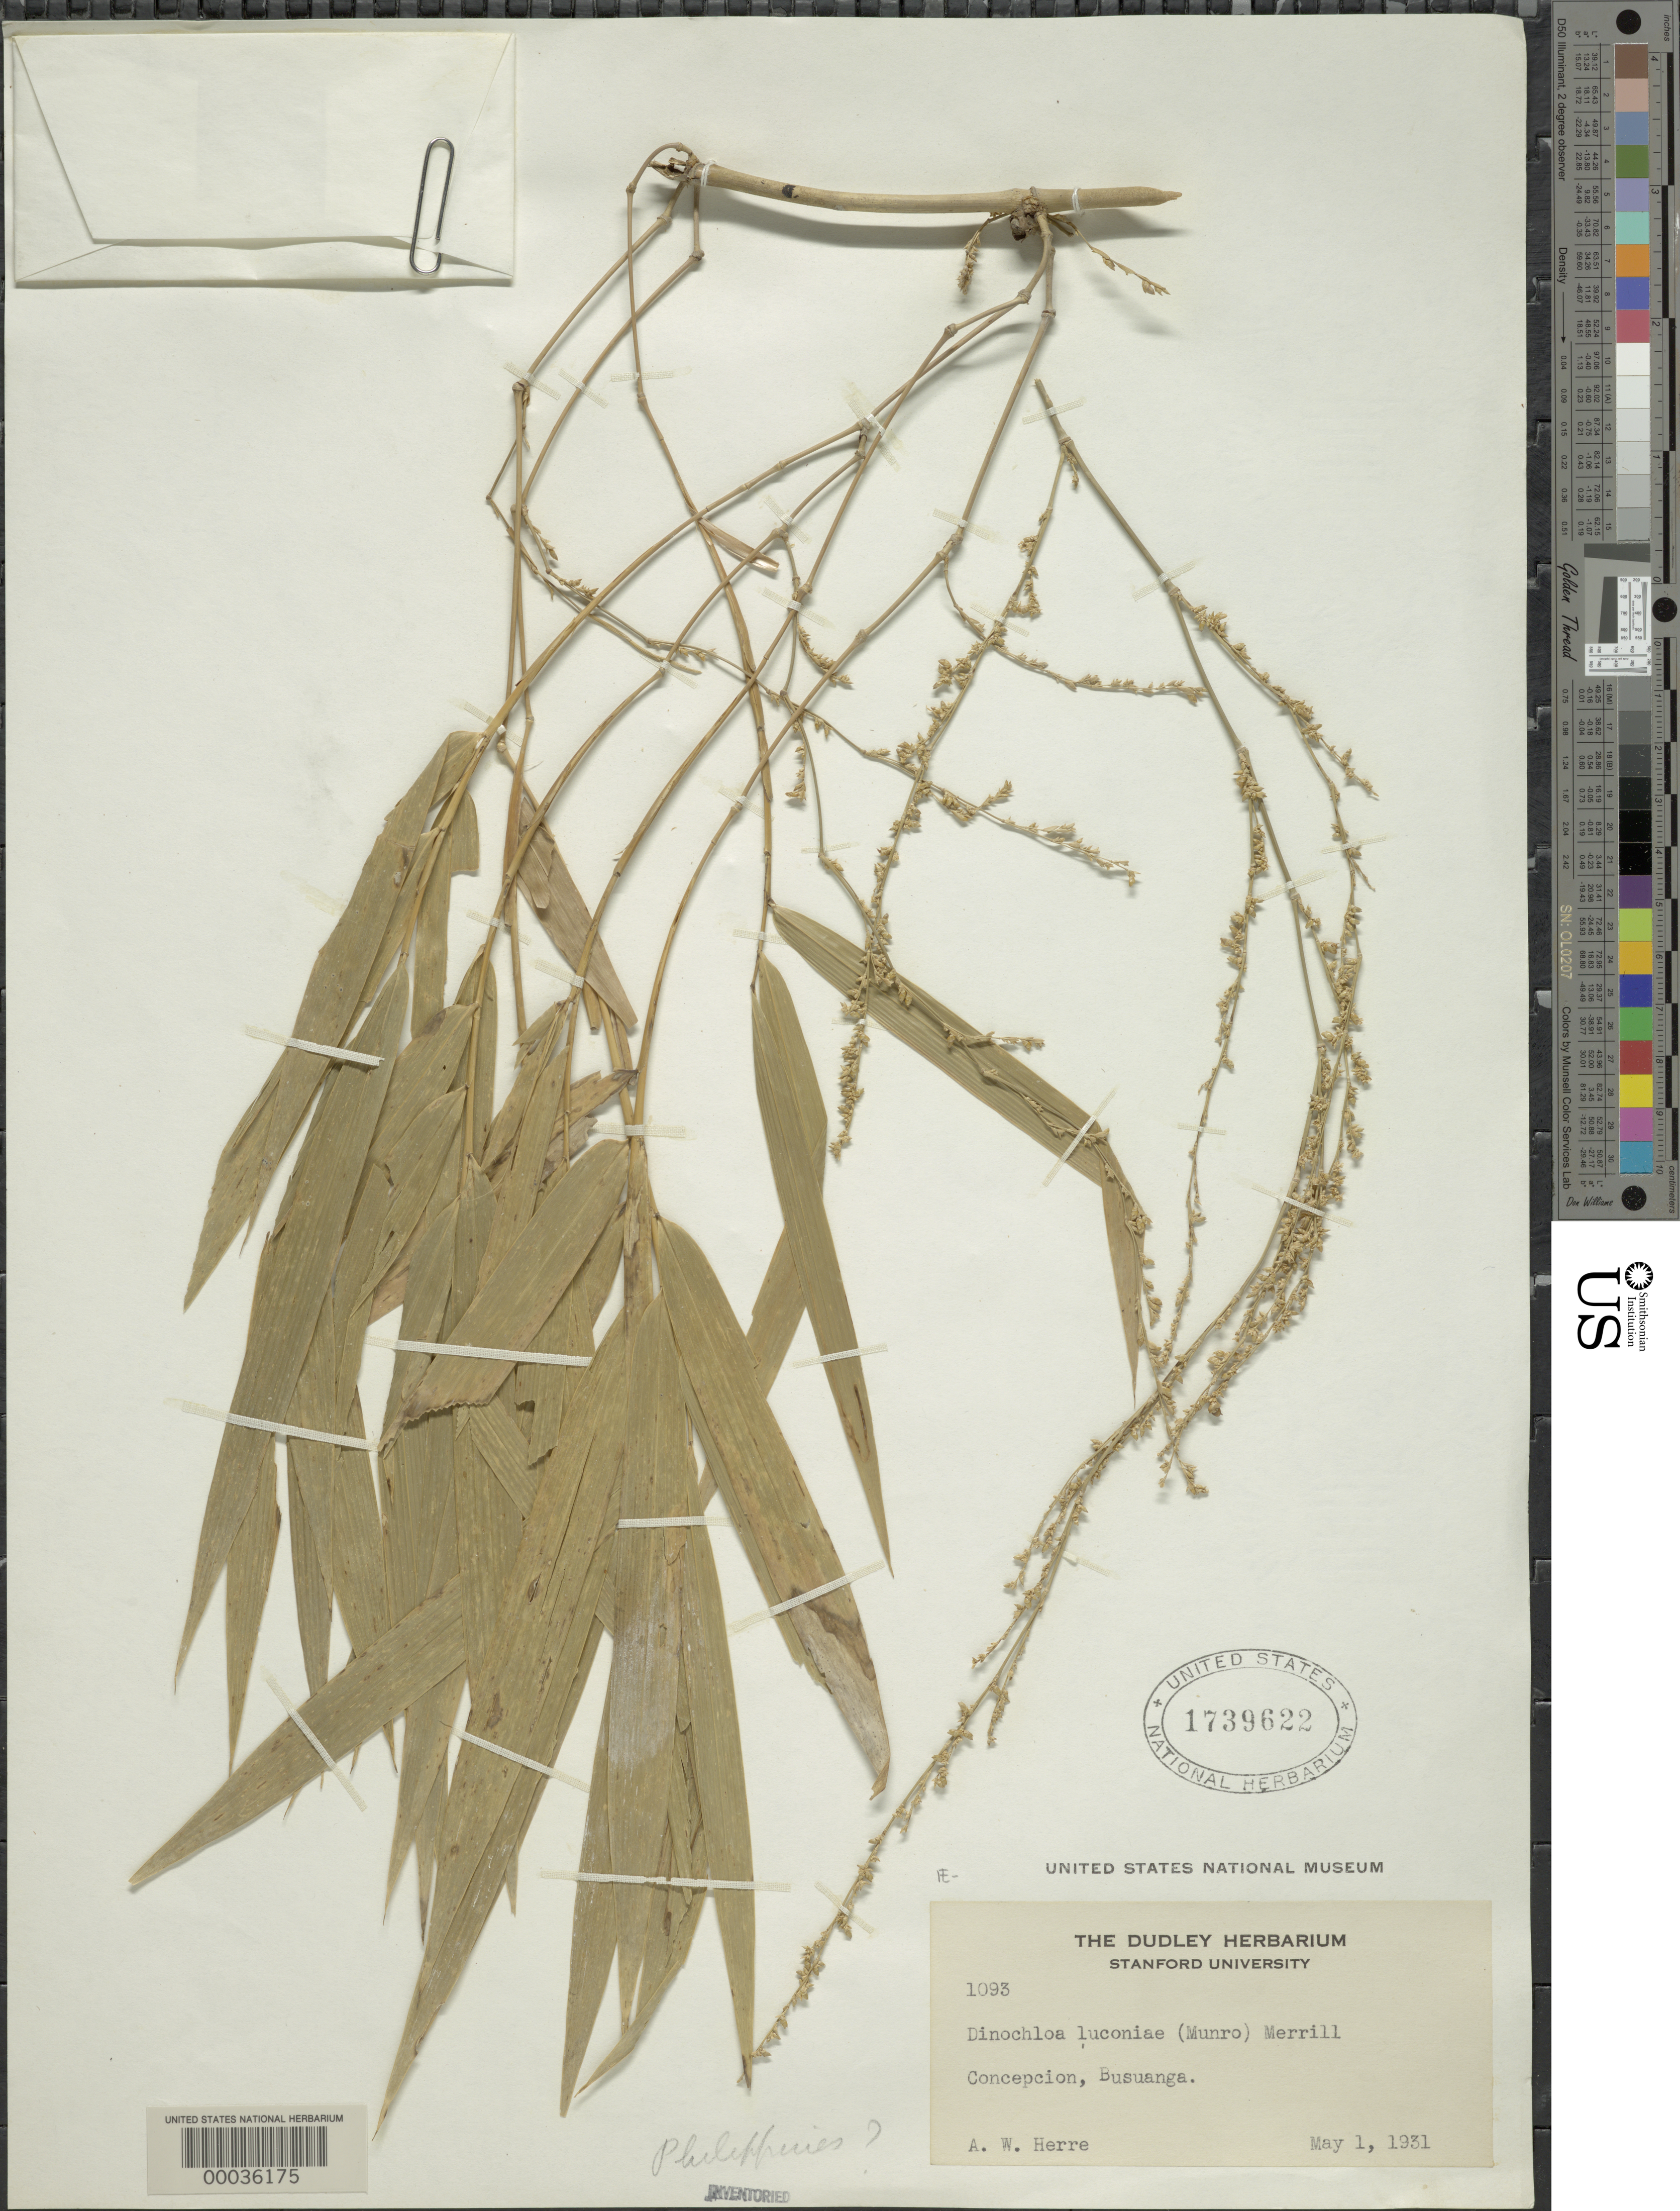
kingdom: Plantae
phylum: Tracheophyta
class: Liliopsida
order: Poales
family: Poaceae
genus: Dinochloa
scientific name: Dinochloa luconiae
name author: (Munro) Merr.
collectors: A. W. Herre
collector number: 1093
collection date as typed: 01 May 1931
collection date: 1931-05-01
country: Philippines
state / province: Mimaropa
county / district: Palawan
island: Palawan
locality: Concepcion, busuanga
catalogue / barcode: US 1739622